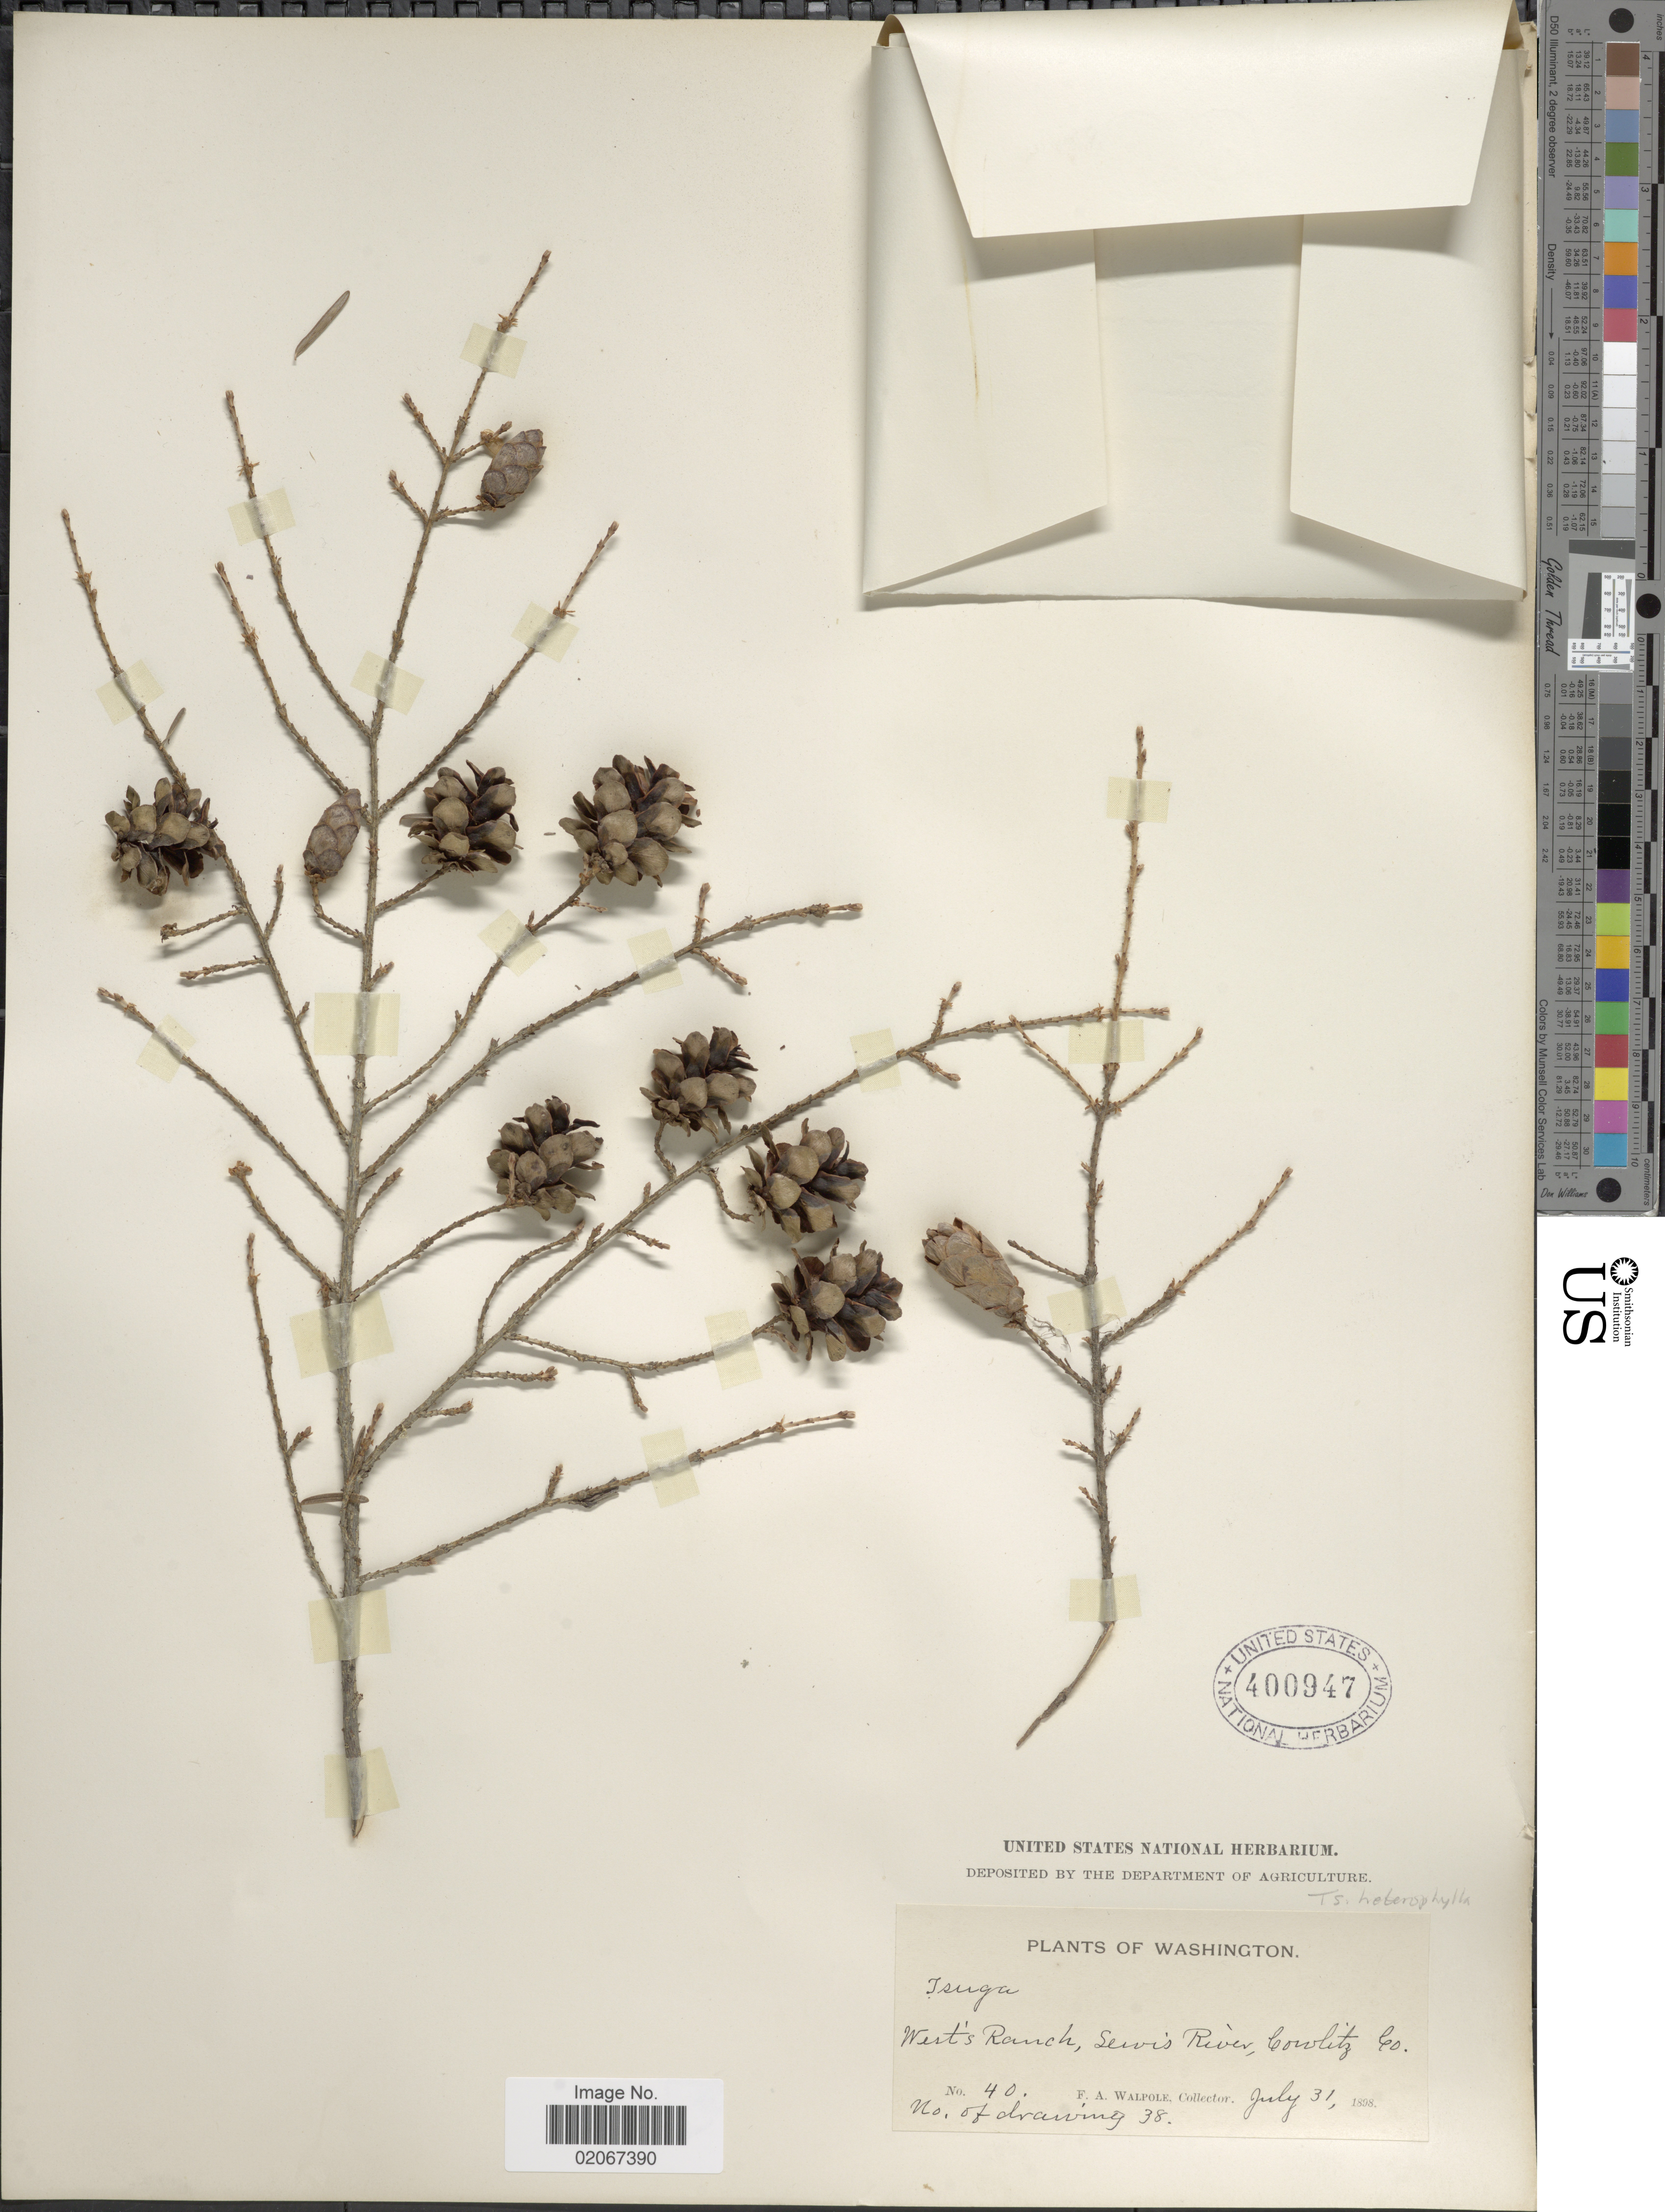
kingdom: Plantae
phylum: Tracheophyta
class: Pinopsida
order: Pinales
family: Pinaceae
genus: Tsuga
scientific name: Tsuga sp.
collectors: F. Walpole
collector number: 40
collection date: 1898-07-31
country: United States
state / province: Washington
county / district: Cowlitz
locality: West's Ranch, Lewis River, Cowlitz Co.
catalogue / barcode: US 400947